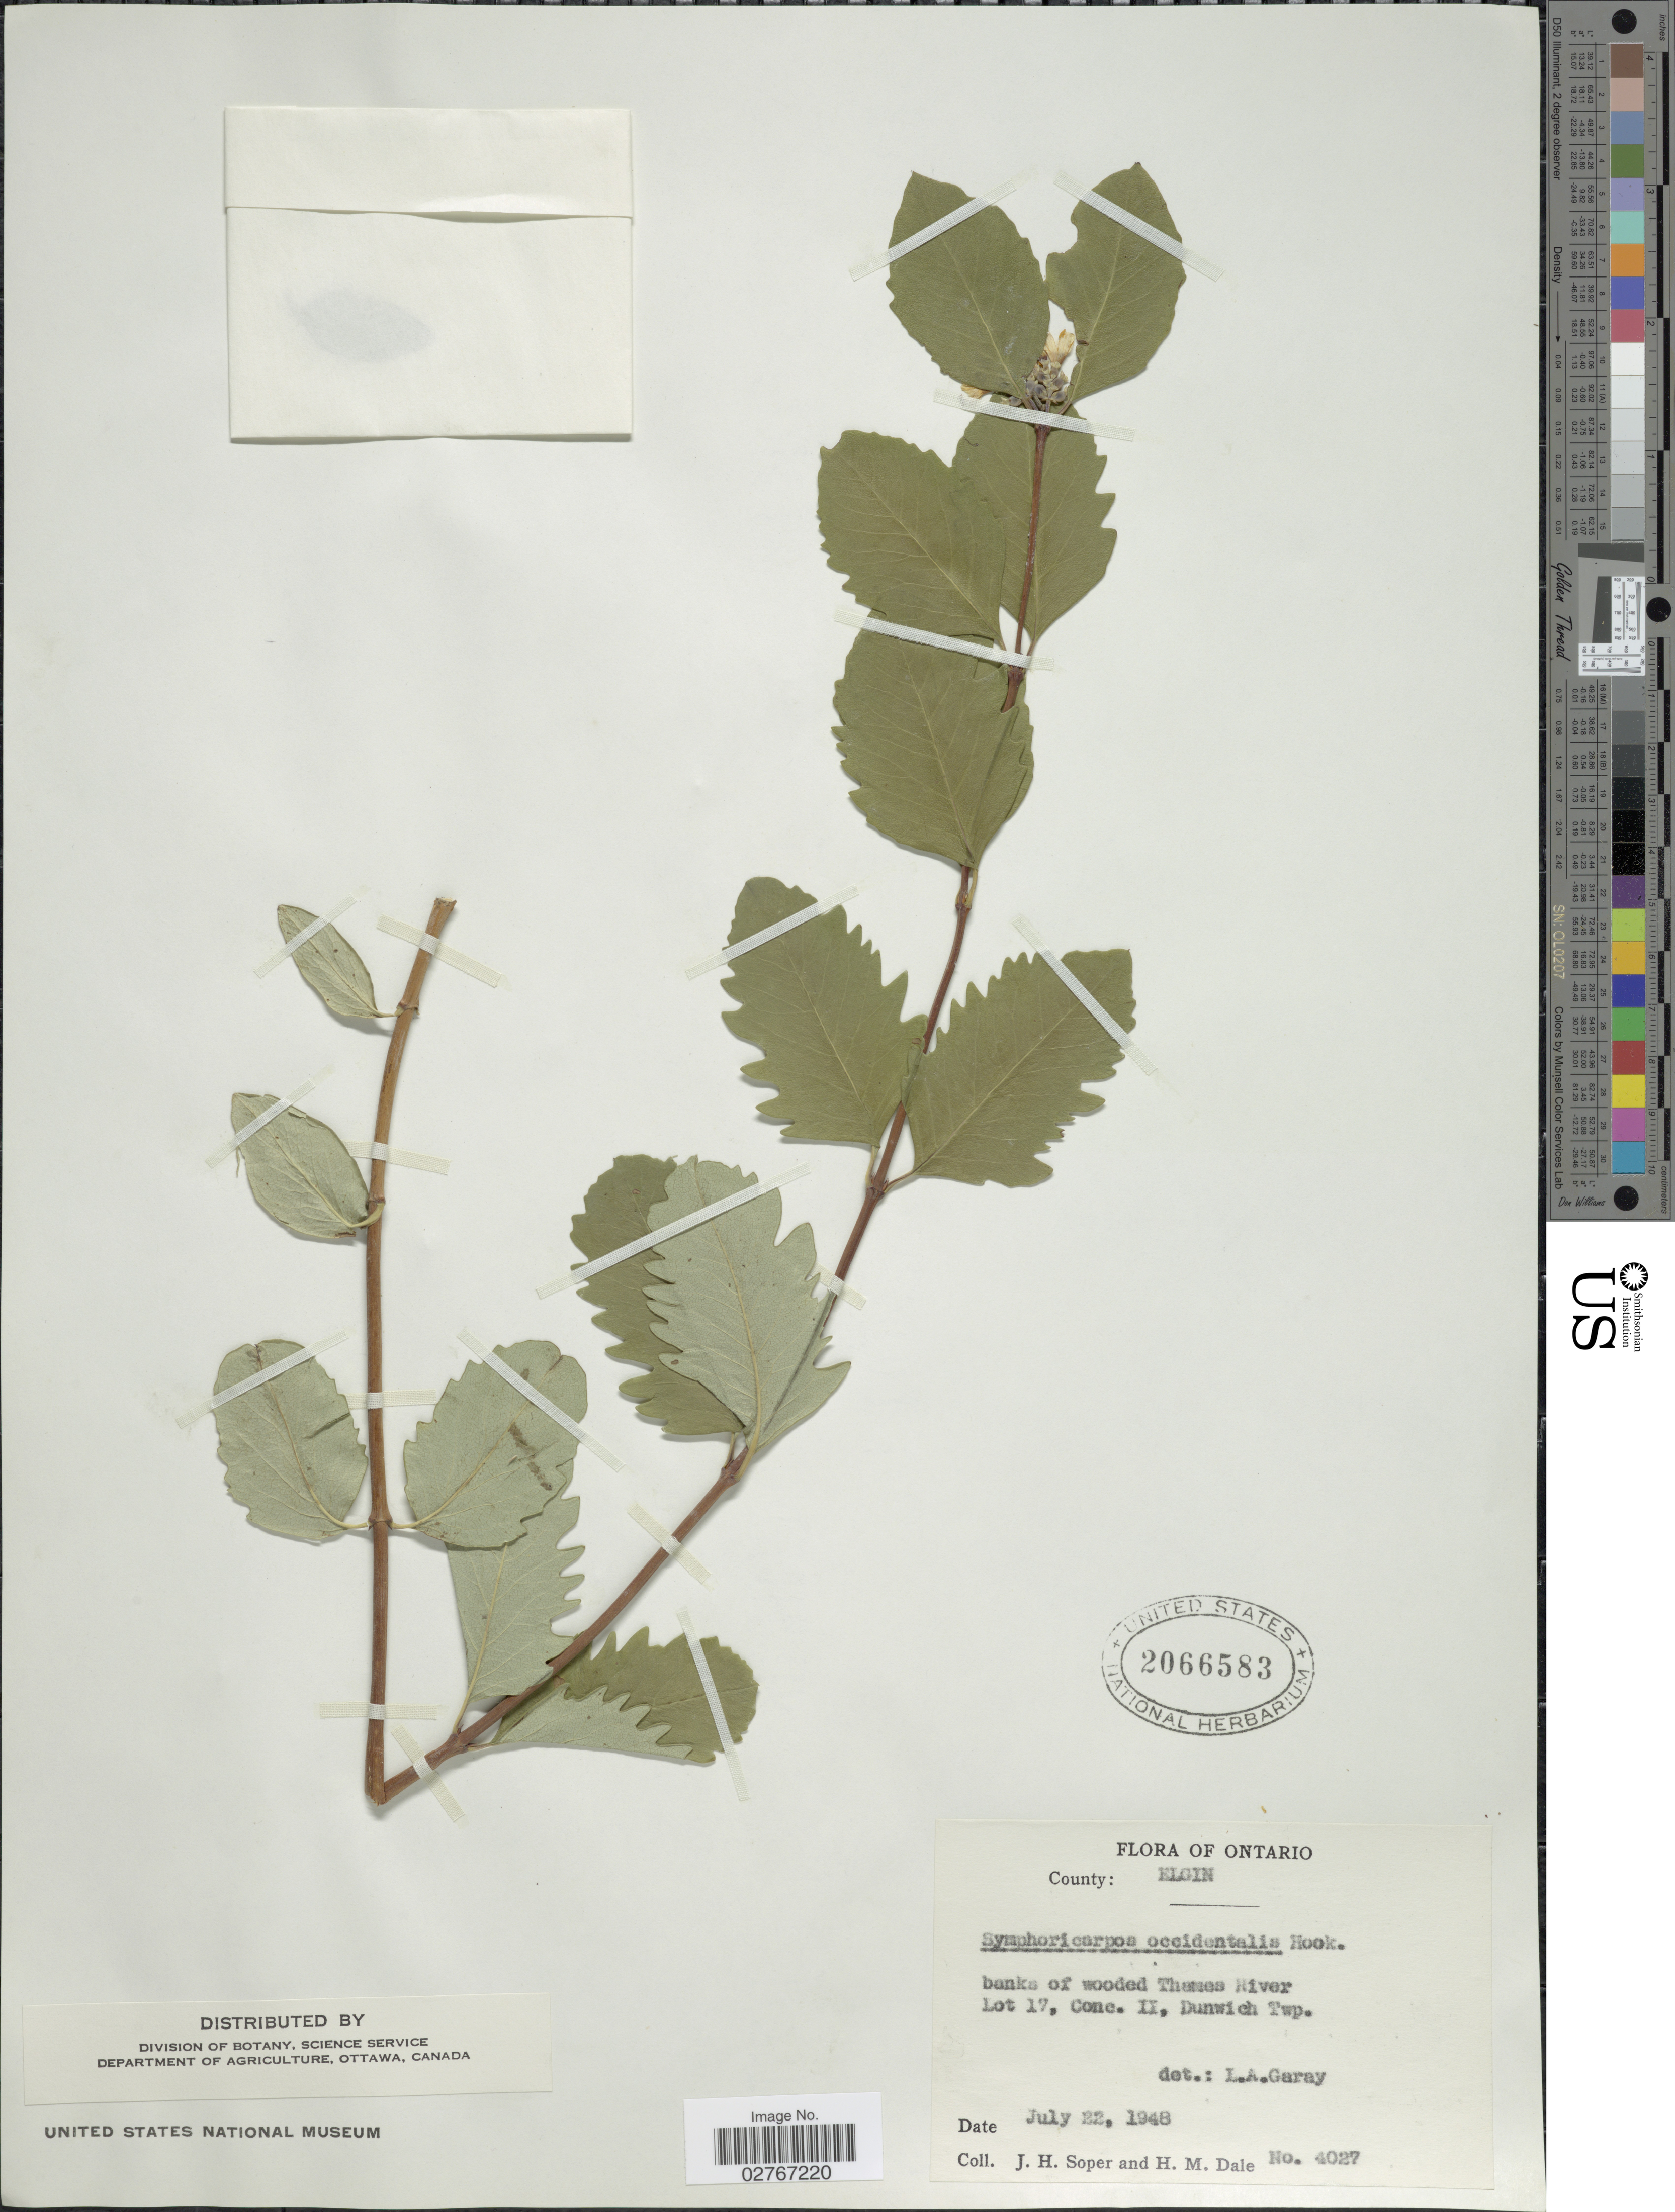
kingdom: Plantae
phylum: Tracheophyta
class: Magnoliopsida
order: Dipsacales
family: Caprifoliaceae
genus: Symphoricarpos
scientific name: Symphoricarpos occidentalis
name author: (R. Br.) Hook.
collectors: J. H. Soper & H. M. Dale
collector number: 4027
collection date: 1948-07-22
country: Canada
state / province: Ontario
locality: County: Elgin, banks of wooded Thames River Lot 17, Conc. II, Dunwich Twp.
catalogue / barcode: US 2066583